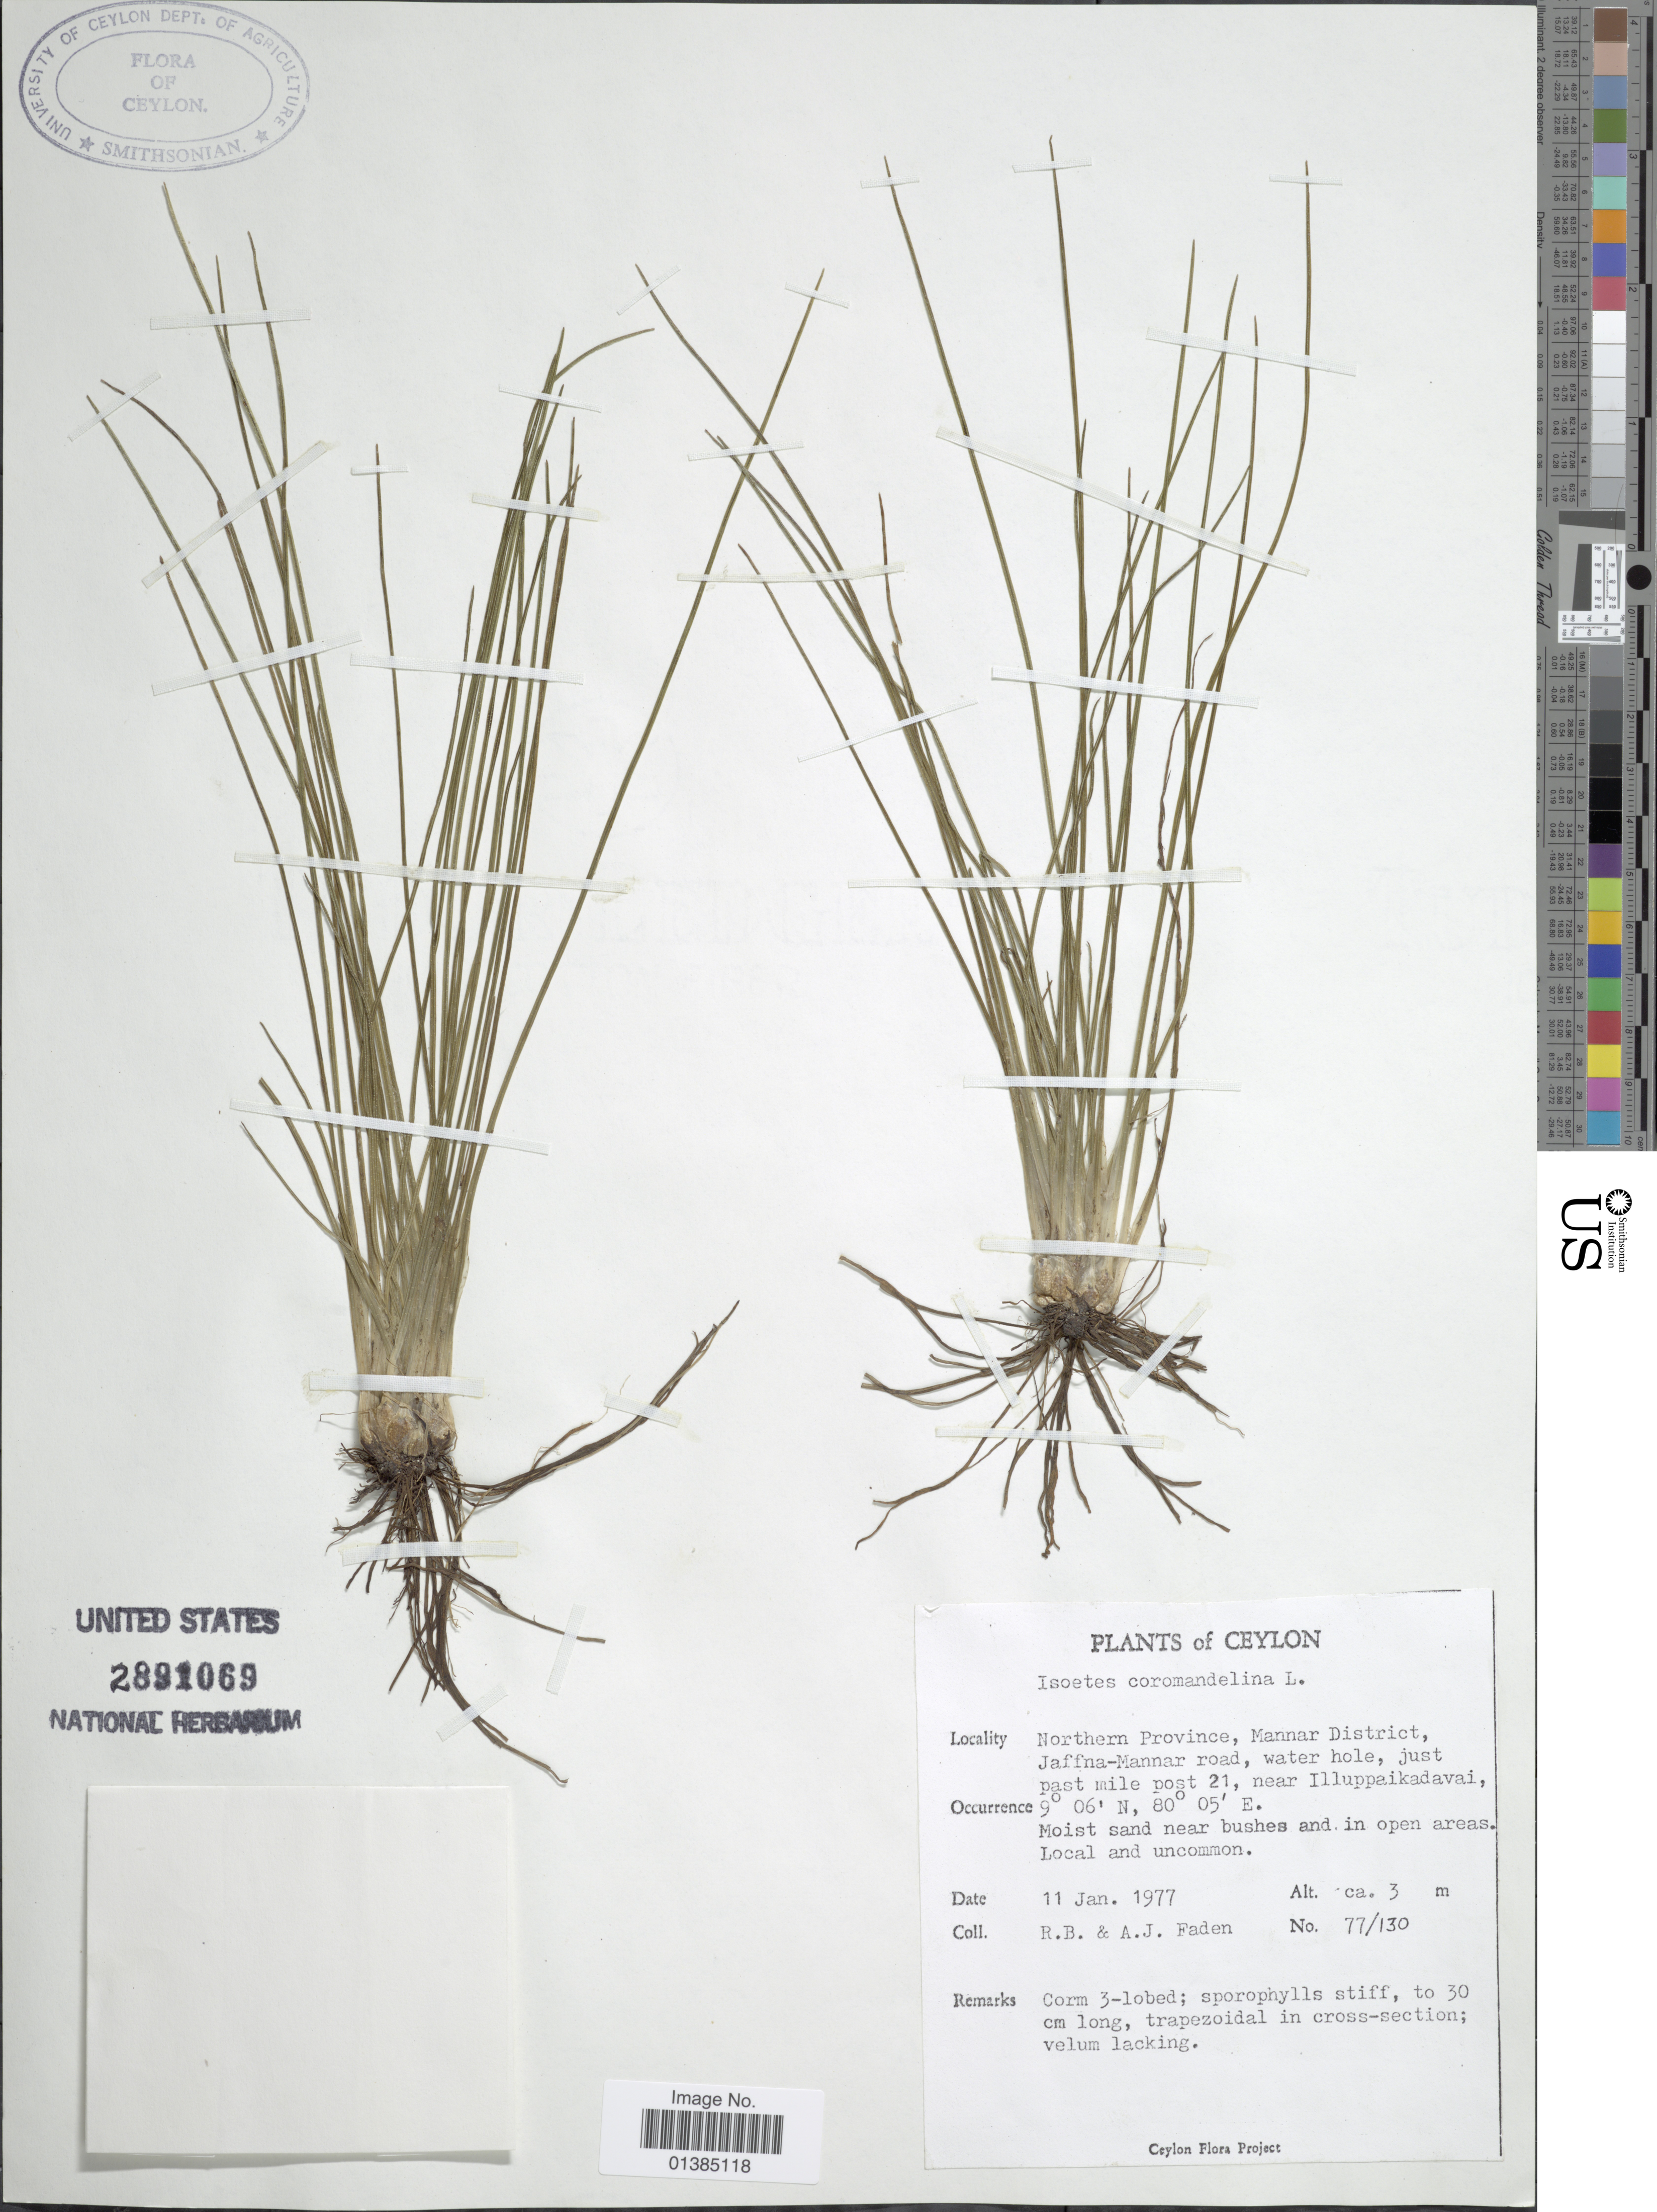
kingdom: Plantae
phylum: Tracheophyta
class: Lycopodiopsida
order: Isoetales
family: Isoetaceae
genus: Isoetes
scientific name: Isoetes coromandelina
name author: L. f.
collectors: R. B. Faden & A. J. Faden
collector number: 77/130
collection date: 1977-01-11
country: Sri Lanka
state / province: Northern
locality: Ceylon. Mannar District, Jaffna-Mannar road, water hole, just past mile post 21, near Illuppaikadavai.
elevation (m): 3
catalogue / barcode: US 2891069